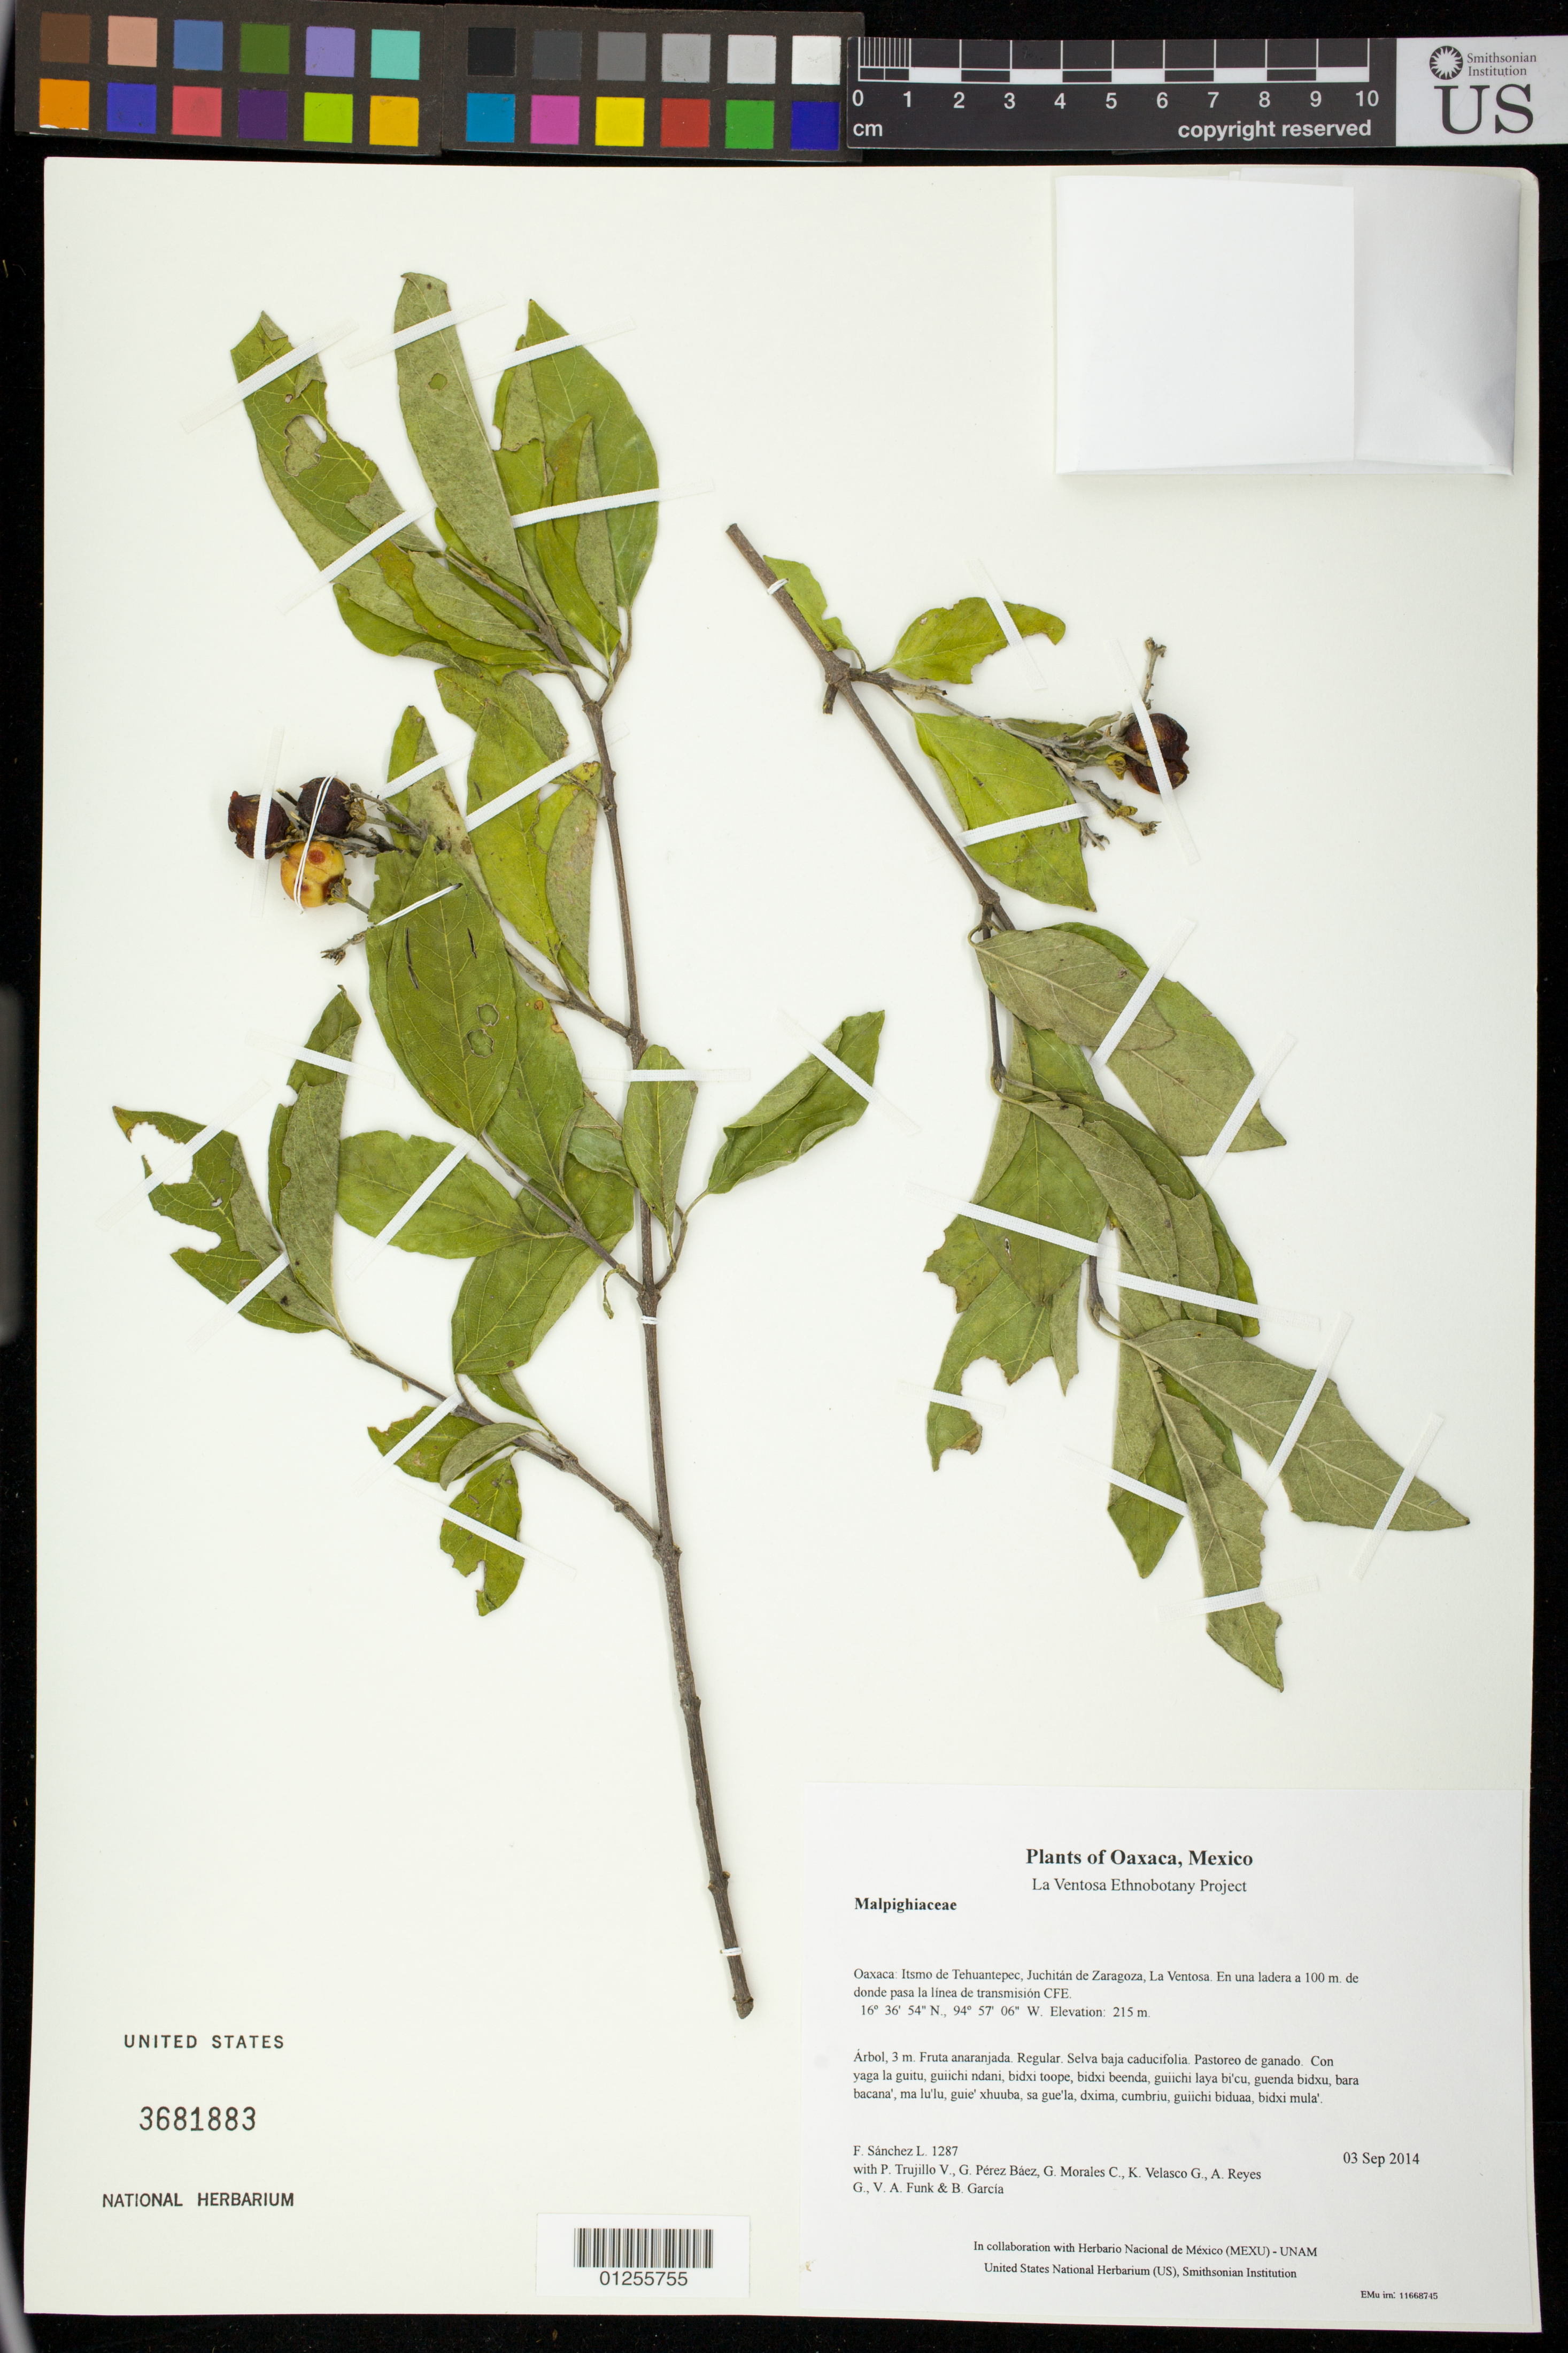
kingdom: Plantae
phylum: Tracheophyta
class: Magnoliopsida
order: Malpighiales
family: Malpighiaceae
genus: Bunchosia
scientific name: Bunchosia sp.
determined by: Velasco G., Kenia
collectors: F. Sánchez L., P. Trujillo V., G. Pérez Báez, G. Morales C., K. Velasco G., A. Reyes G., V. Funk & B. García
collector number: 1287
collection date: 2014-09-03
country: Mexico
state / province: Oaxaca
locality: Itsmo de Tehuantepec, Juchitán de Zaragoza, La Ventosa. En una ladera a 100 m. de donde pasa la línea de transmisión CFE.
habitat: Selva baja caducifolia. Pastoreo de ganado.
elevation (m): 215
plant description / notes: MEXU, US; Yaga. 3 m. Cuaananaxhi biguitu. Nuu.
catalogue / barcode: US 3681883